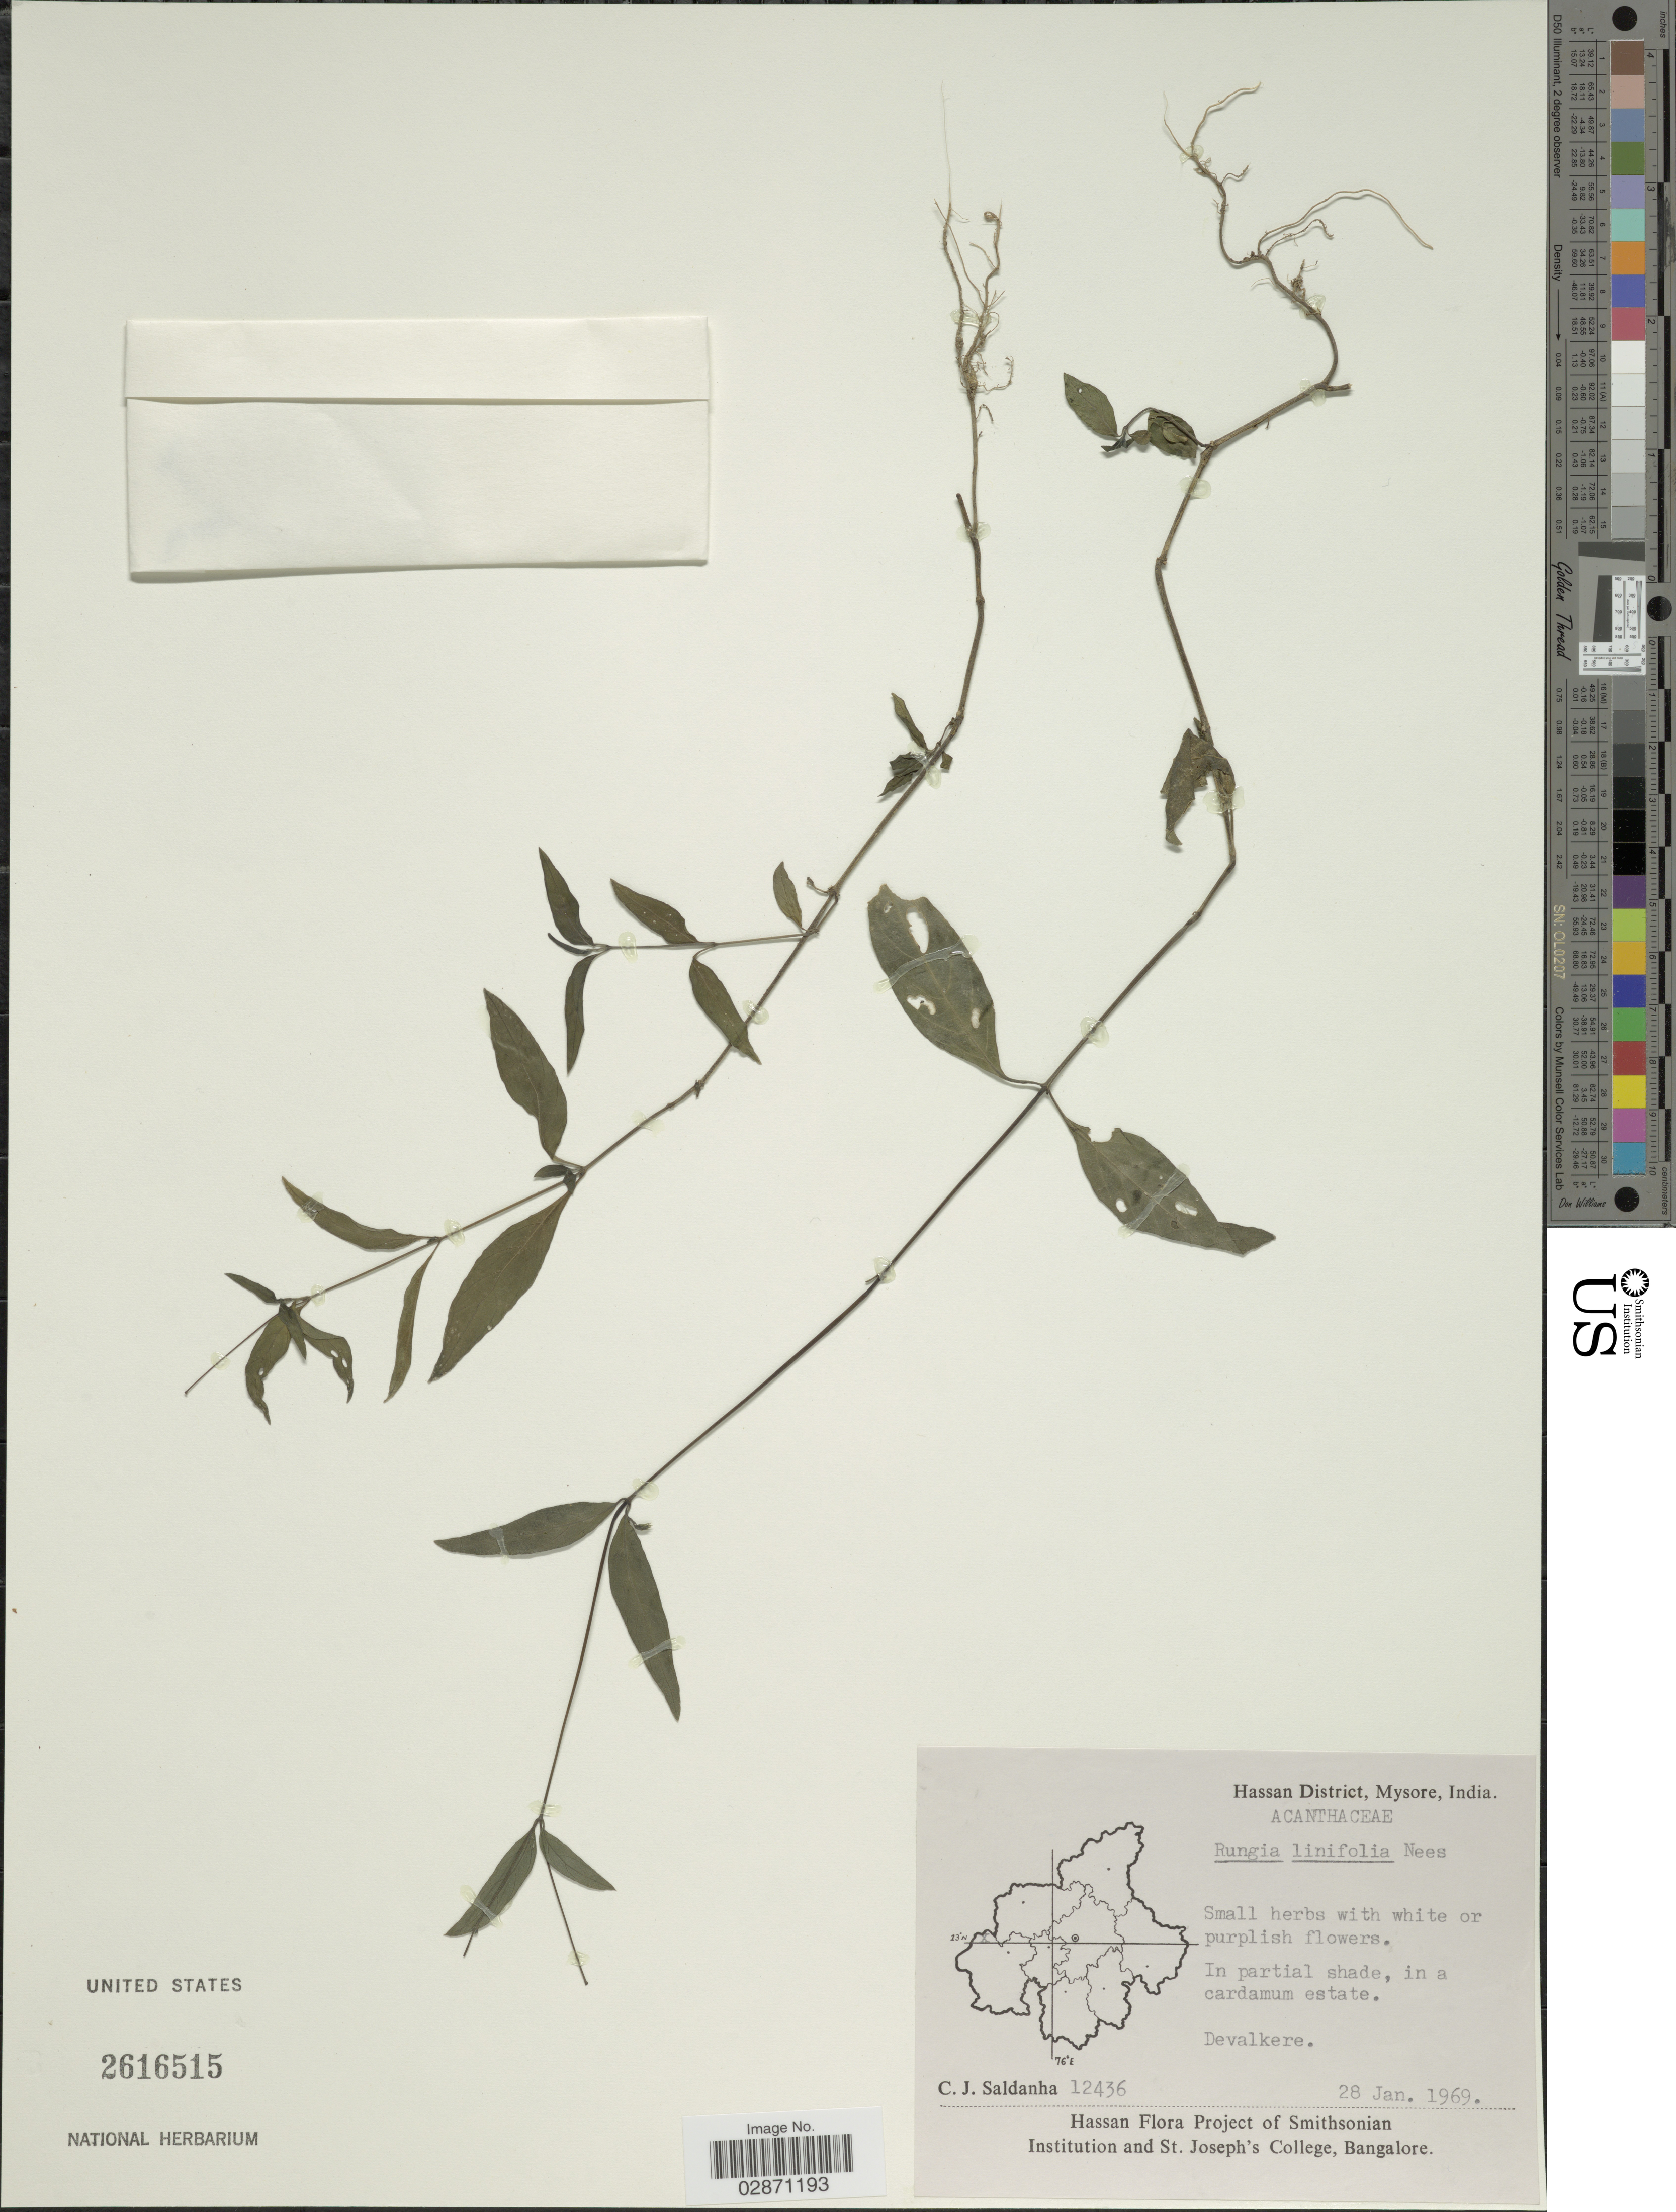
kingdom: Plantae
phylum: Tracheophyta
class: Magnoliopsida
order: Lamiales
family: Acanthaceae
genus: Rungia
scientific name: Rungia linifolia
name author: Nees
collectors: C. J. Saldanha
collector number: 12436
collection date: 1969-01-28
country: India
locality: Hassan District, Mysore. Devalkere.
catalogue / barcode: US 2616515